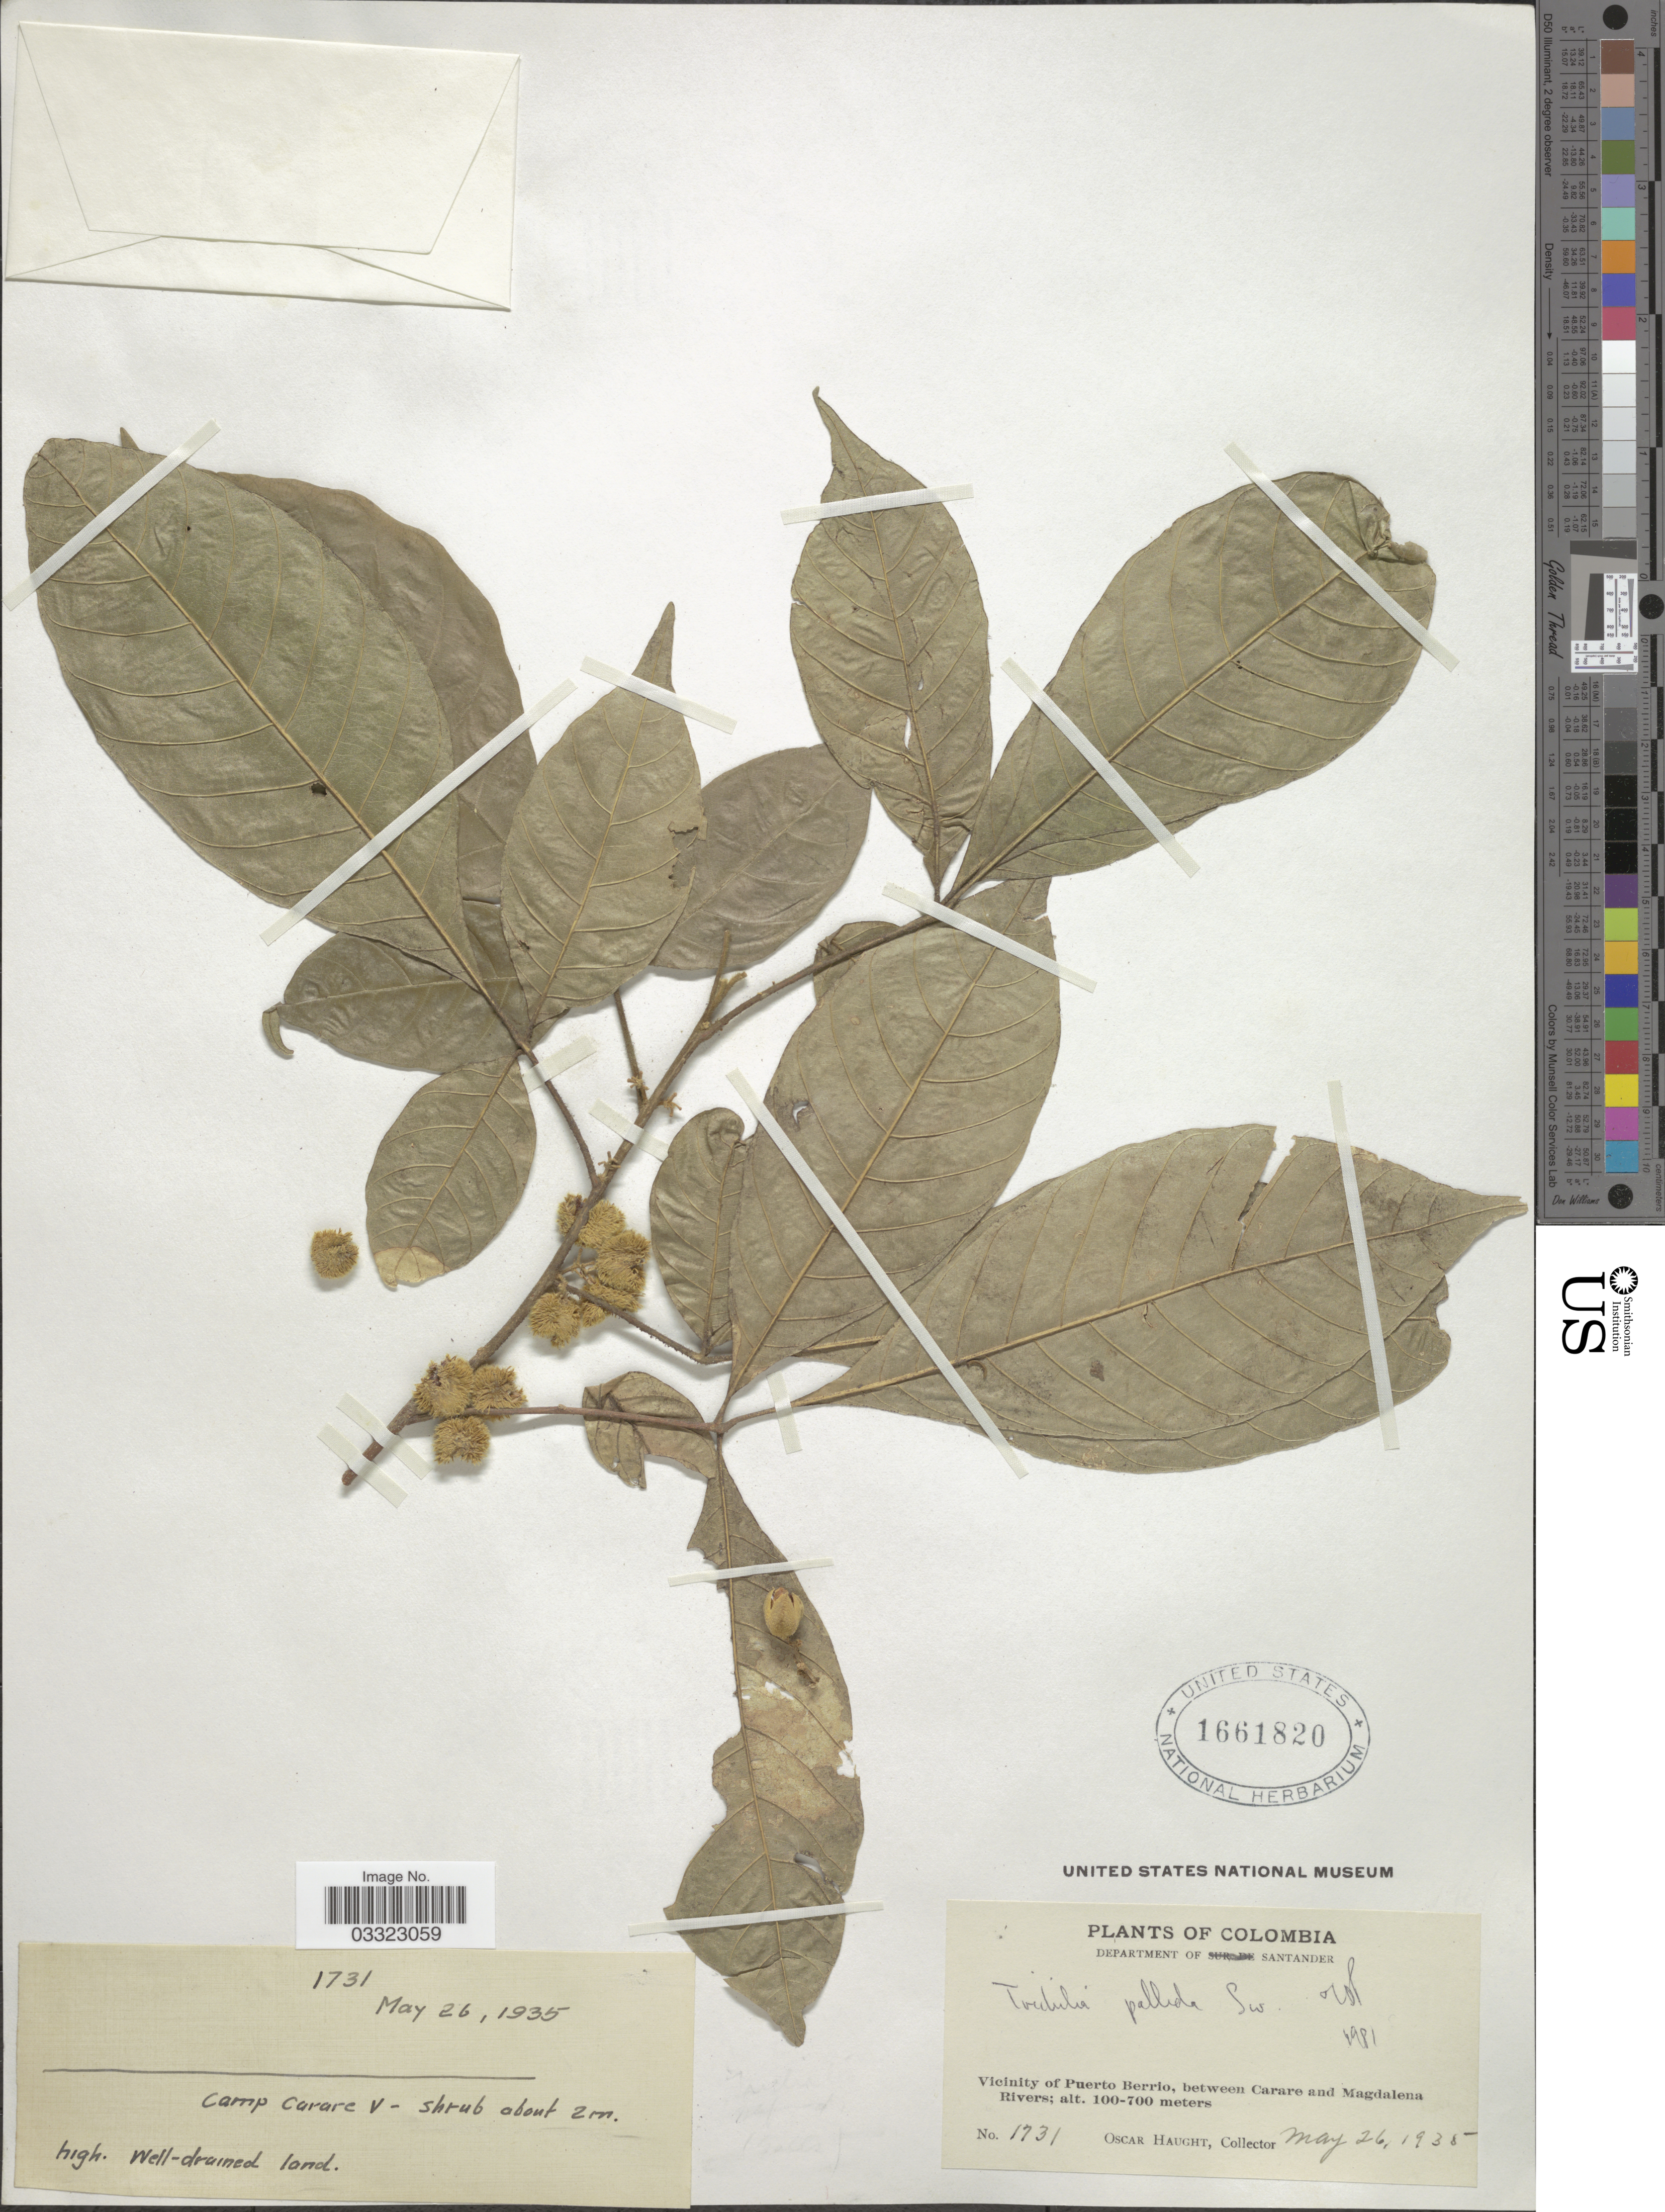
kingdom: Plantae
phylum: Tracheophyta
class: Magnoliopsida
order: Sapindales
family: Meliaceae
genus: Trichilia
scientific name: Trichilia pallida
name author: Sw.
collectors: O. Haught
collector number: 1731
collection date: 1935-05-26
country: Colombia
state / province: Santander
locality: Department of Santander, Vicinity of Puerto Berrio, between Carare and Magdalena Rivers, Camp Carare V.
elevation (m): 100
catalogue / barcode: US 1661820